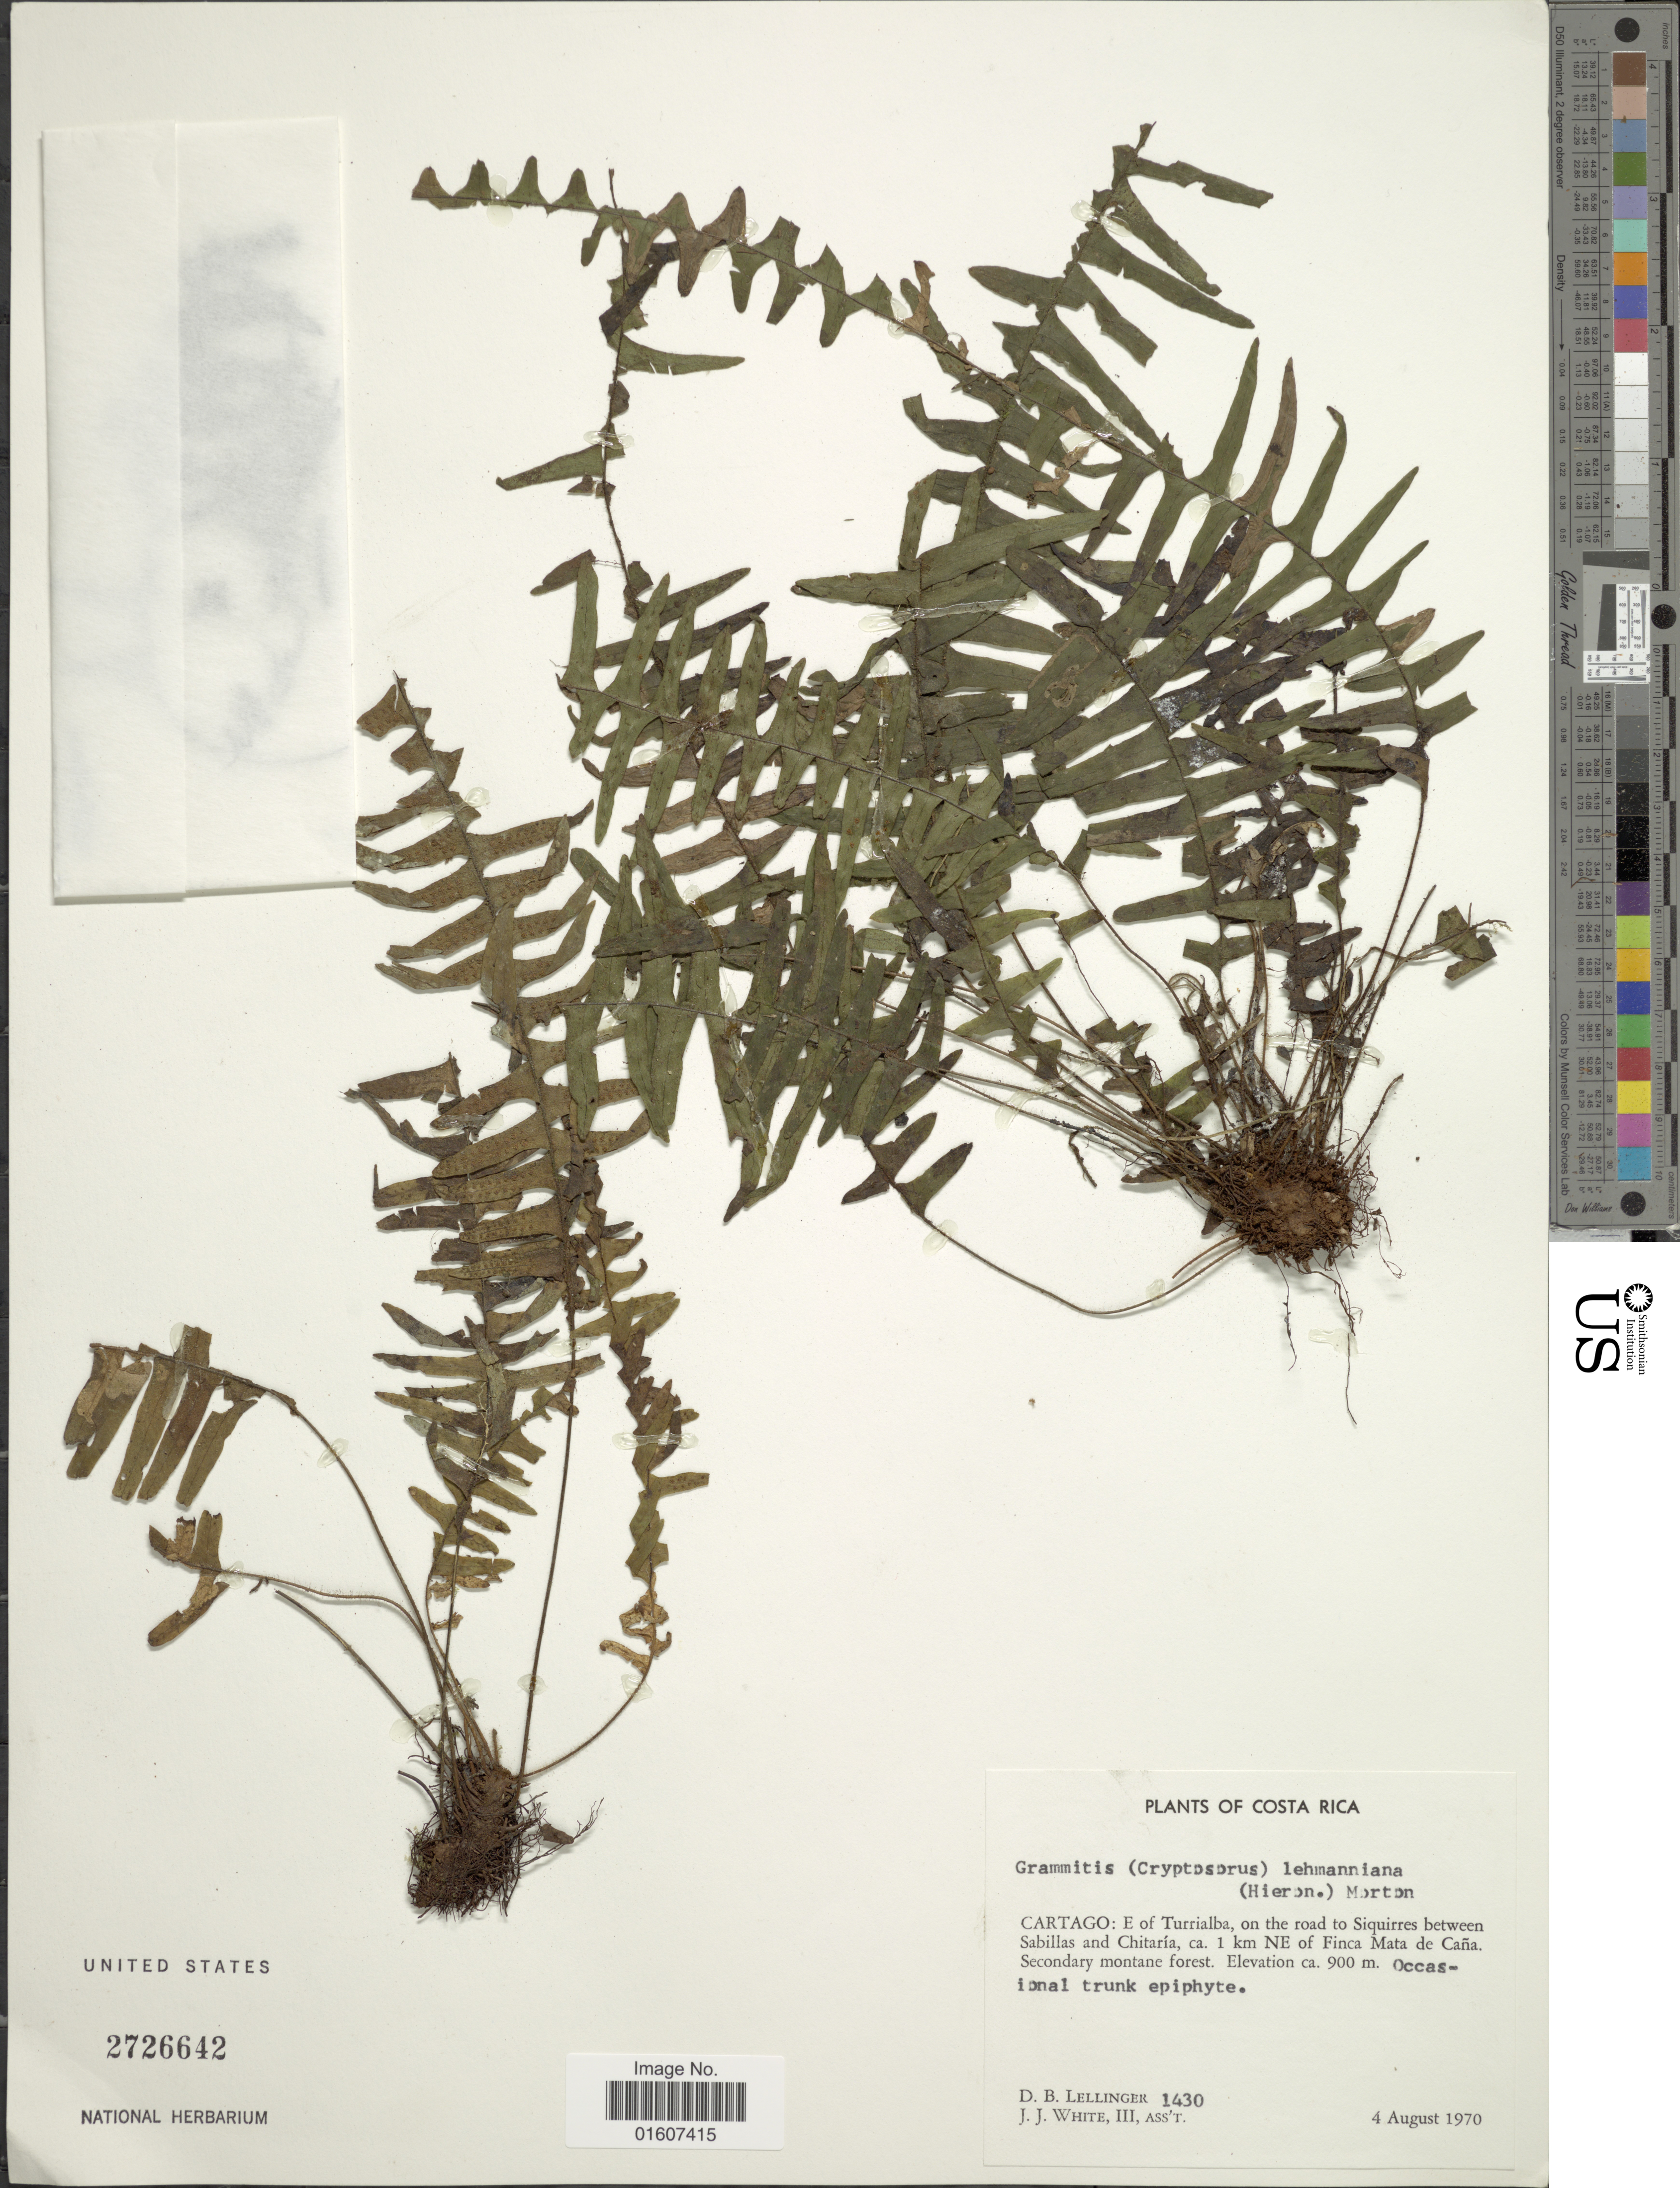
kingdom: Plantae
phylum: Tracheophyta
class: Polypodiopsida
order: Polypodiales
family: Polypodiaceae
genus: Terpsichore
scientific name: Terpsichore lehmanniana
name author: (Hieron.) A.R. Sm.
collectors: D. B. Lellinger & J. J. White III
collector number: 1430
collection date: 1970-08-04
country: Costa Rica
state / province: Cartago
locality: E. of Turrialba, on the road to Siquirres between Sabillas and Chitaría, ca. 10 km NE of Finca Mata de Caña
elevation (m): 900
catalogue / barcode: US 2726642